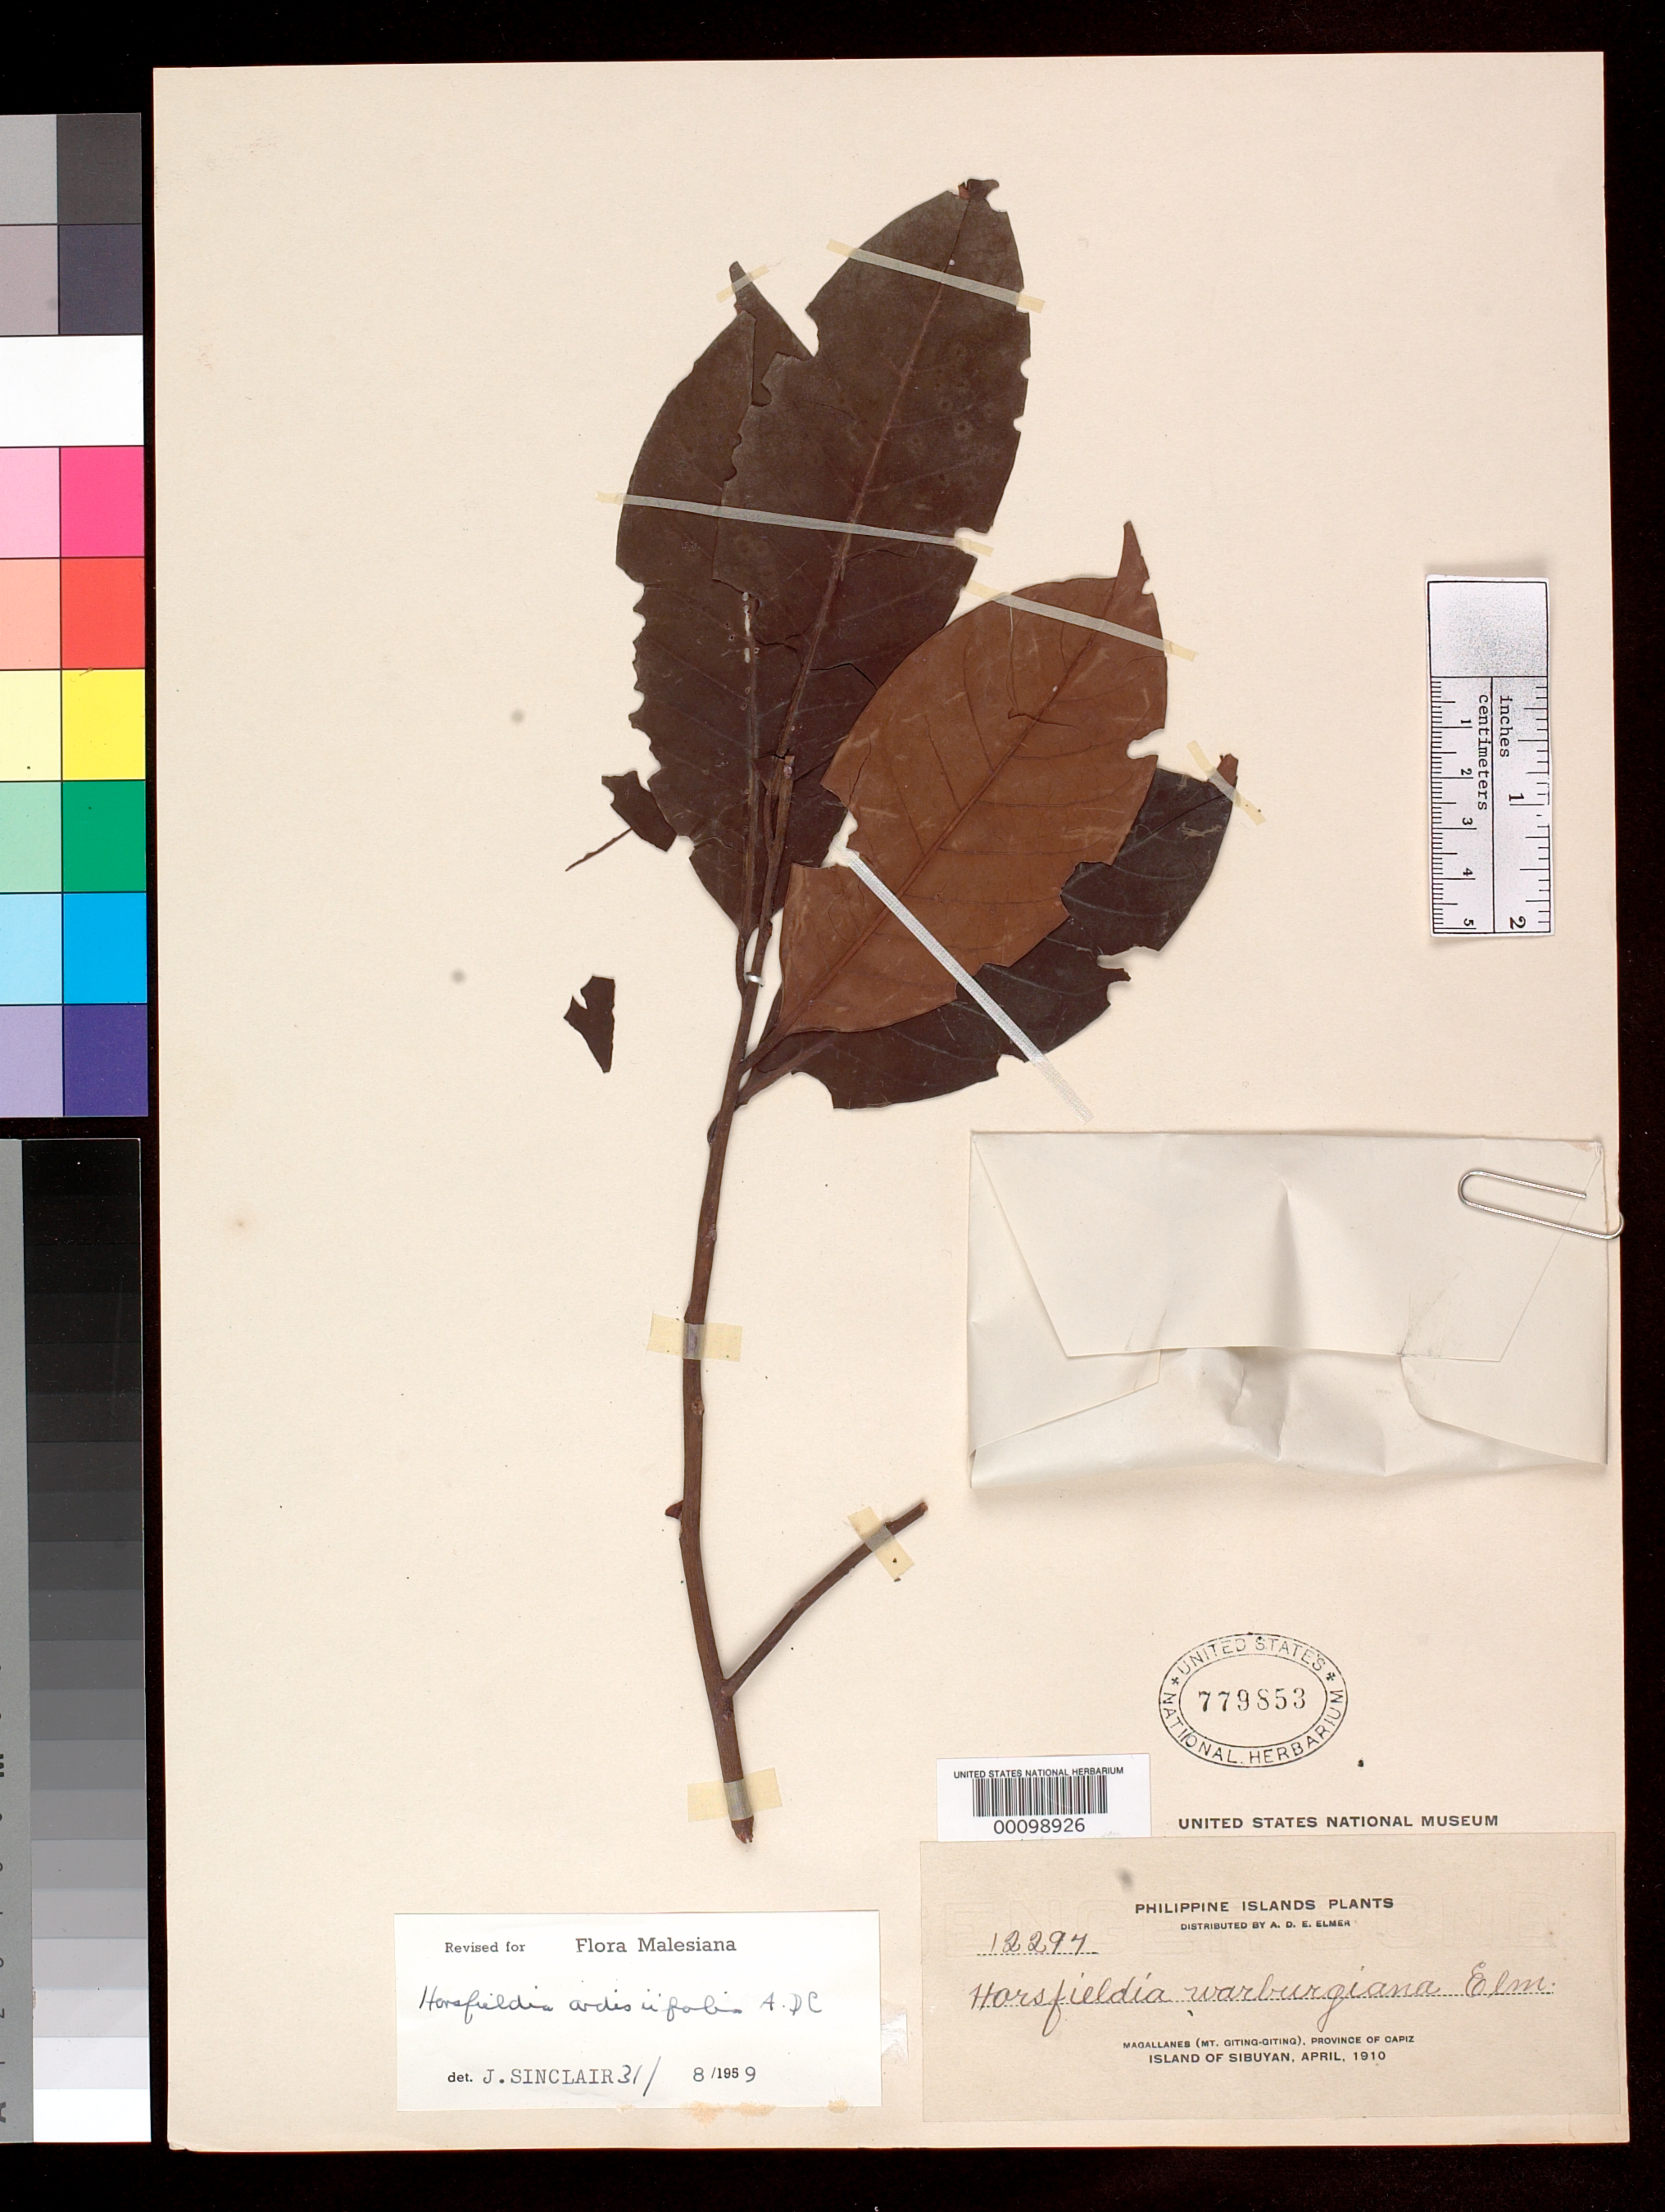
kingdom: Plantae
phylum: Tracheophyta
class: Magnoliopsida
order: Magnoliales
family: Myristicaceae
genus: Horsfieldia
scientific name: Horsfieldia warburgiana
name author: Elmer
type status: Isotype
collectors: A. D. E. Elmer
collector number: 12297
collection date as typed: Apr 1910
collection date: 1910-04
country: Philippines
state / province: Mimaropa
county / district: Romblon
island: Sibuyan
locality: Magallanes, Mount Giting-Giting.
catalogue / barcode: US 779853